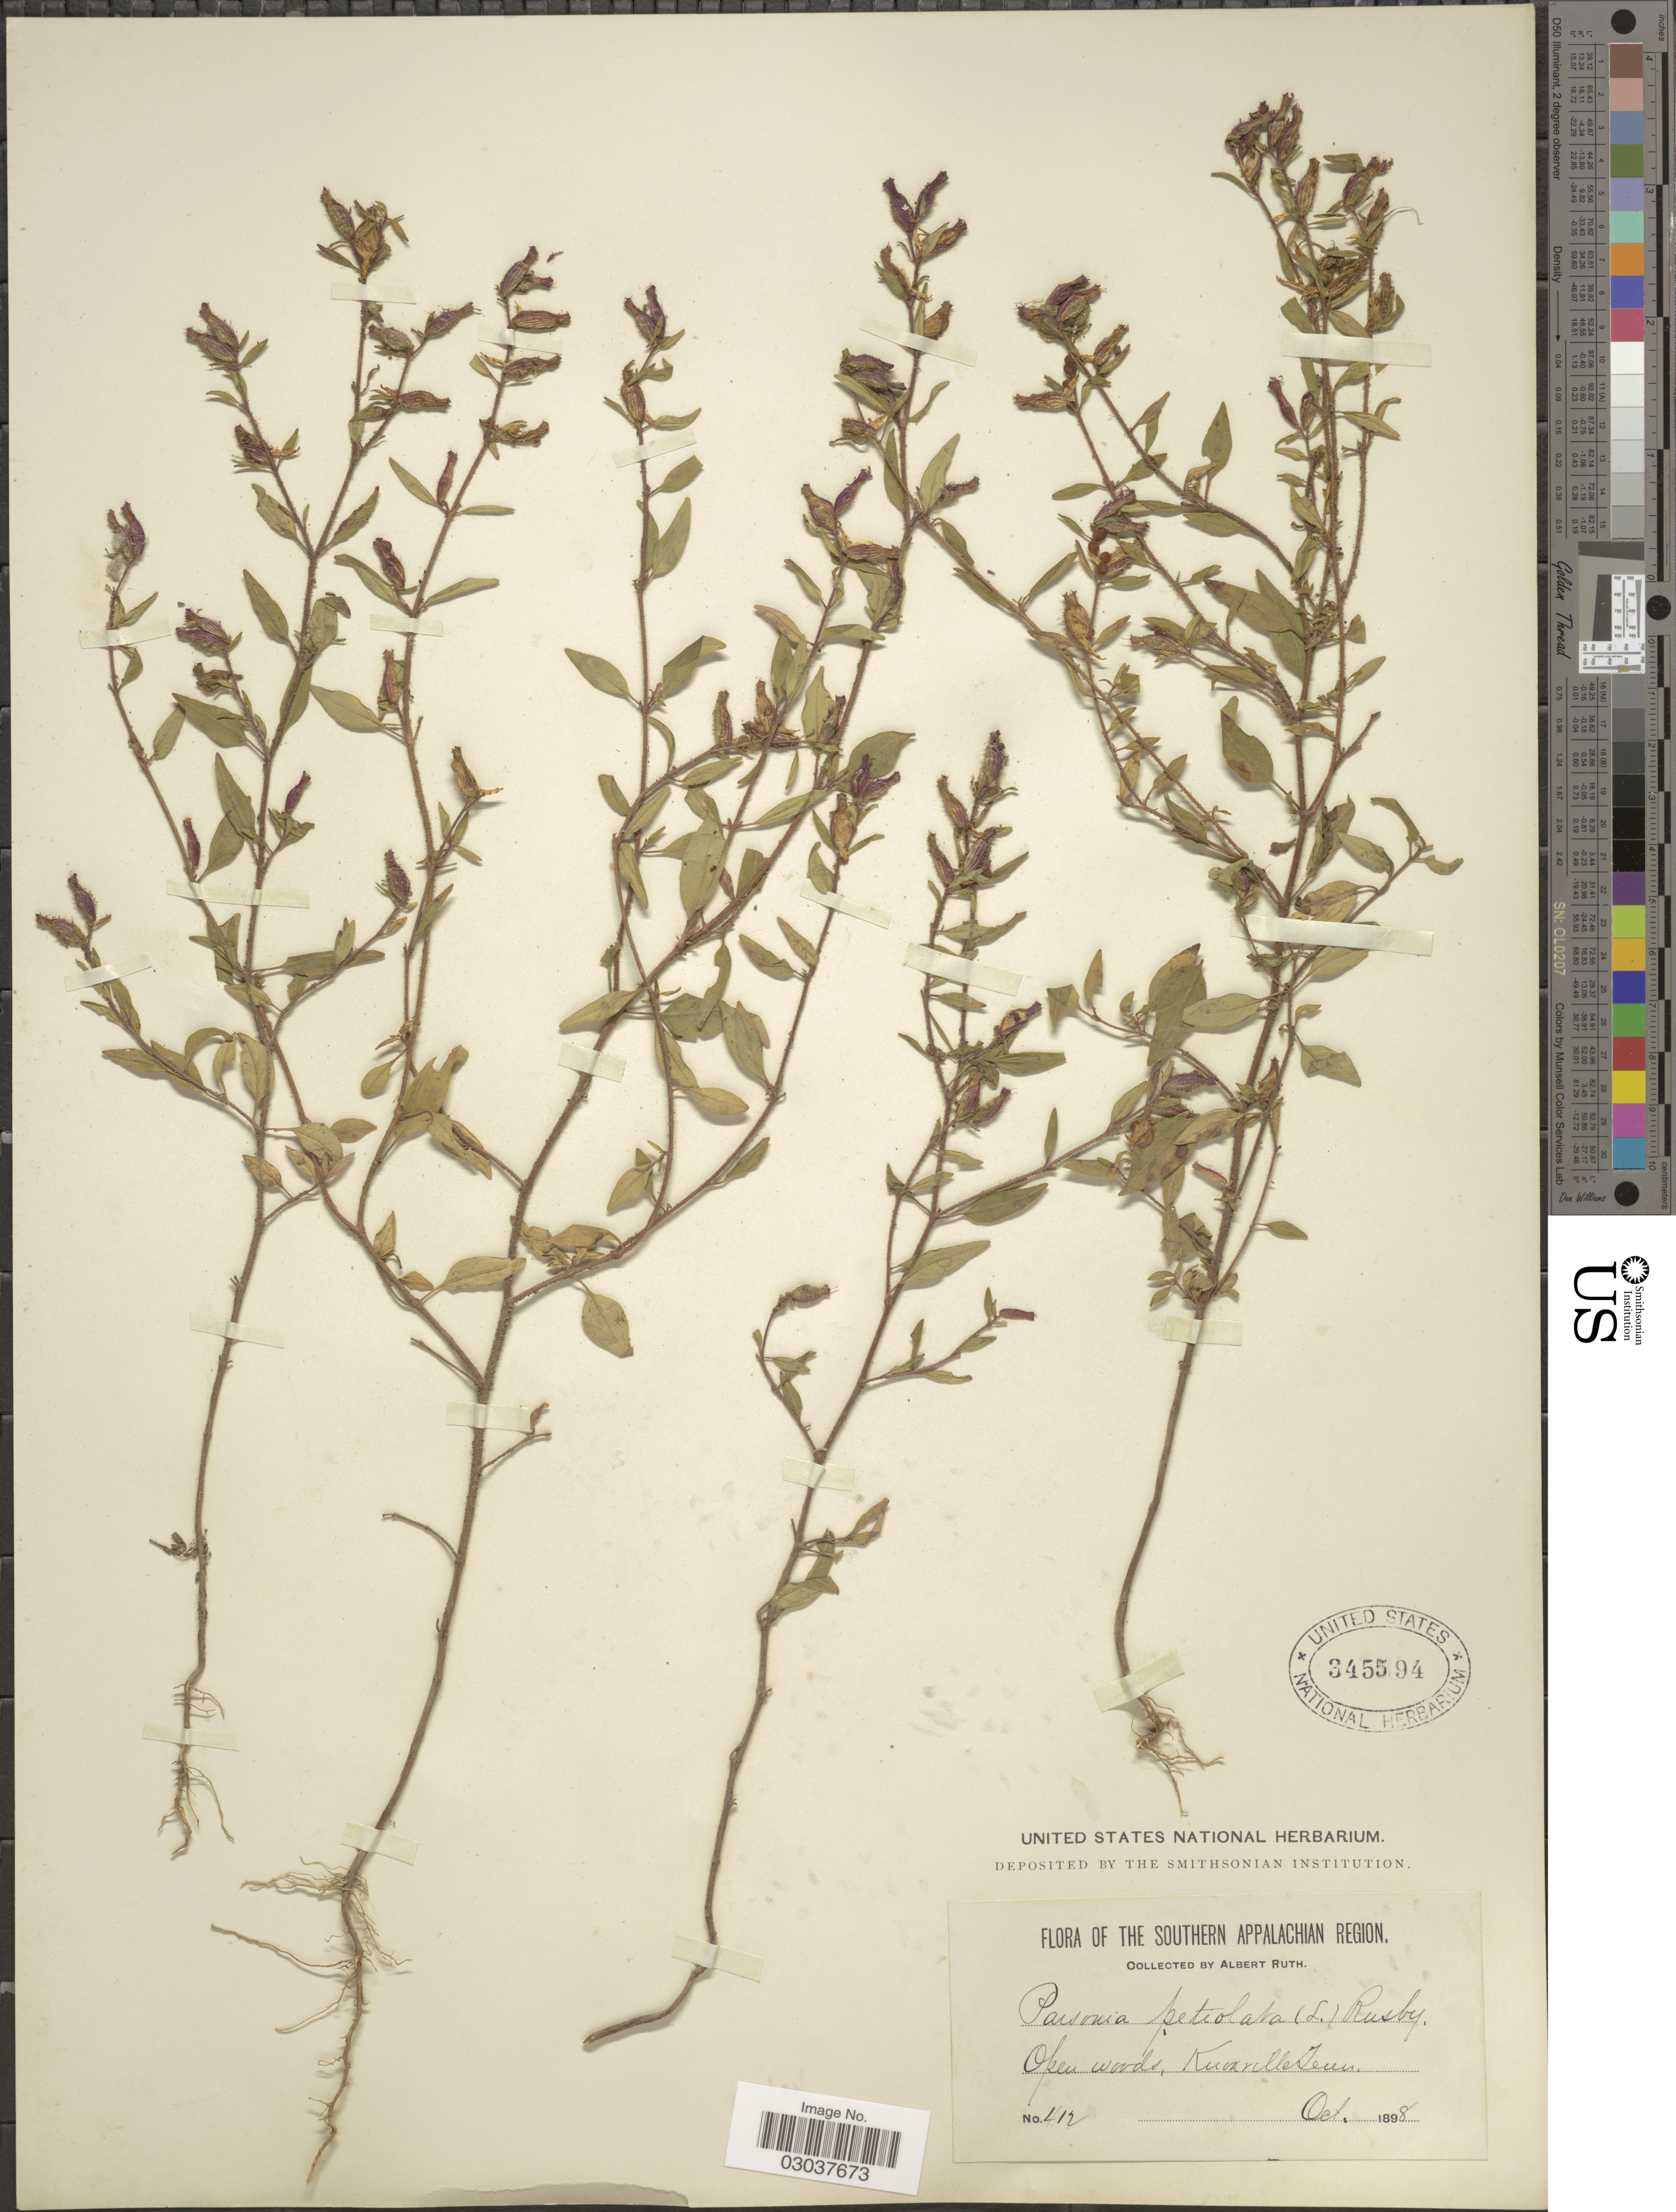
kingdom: Plantae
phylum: Tracheophyta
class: Magnoliopsida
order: Myrtales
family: Lythraceae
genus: Cuphea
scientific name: Cuphea petiolata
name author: Pohl ex Koehne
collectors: A. Ruth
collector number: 412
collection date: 1898-10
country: United States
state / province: Tennessee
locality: The Southern Appalachian Region. Knoxville Tenn.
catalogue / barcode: US 345594